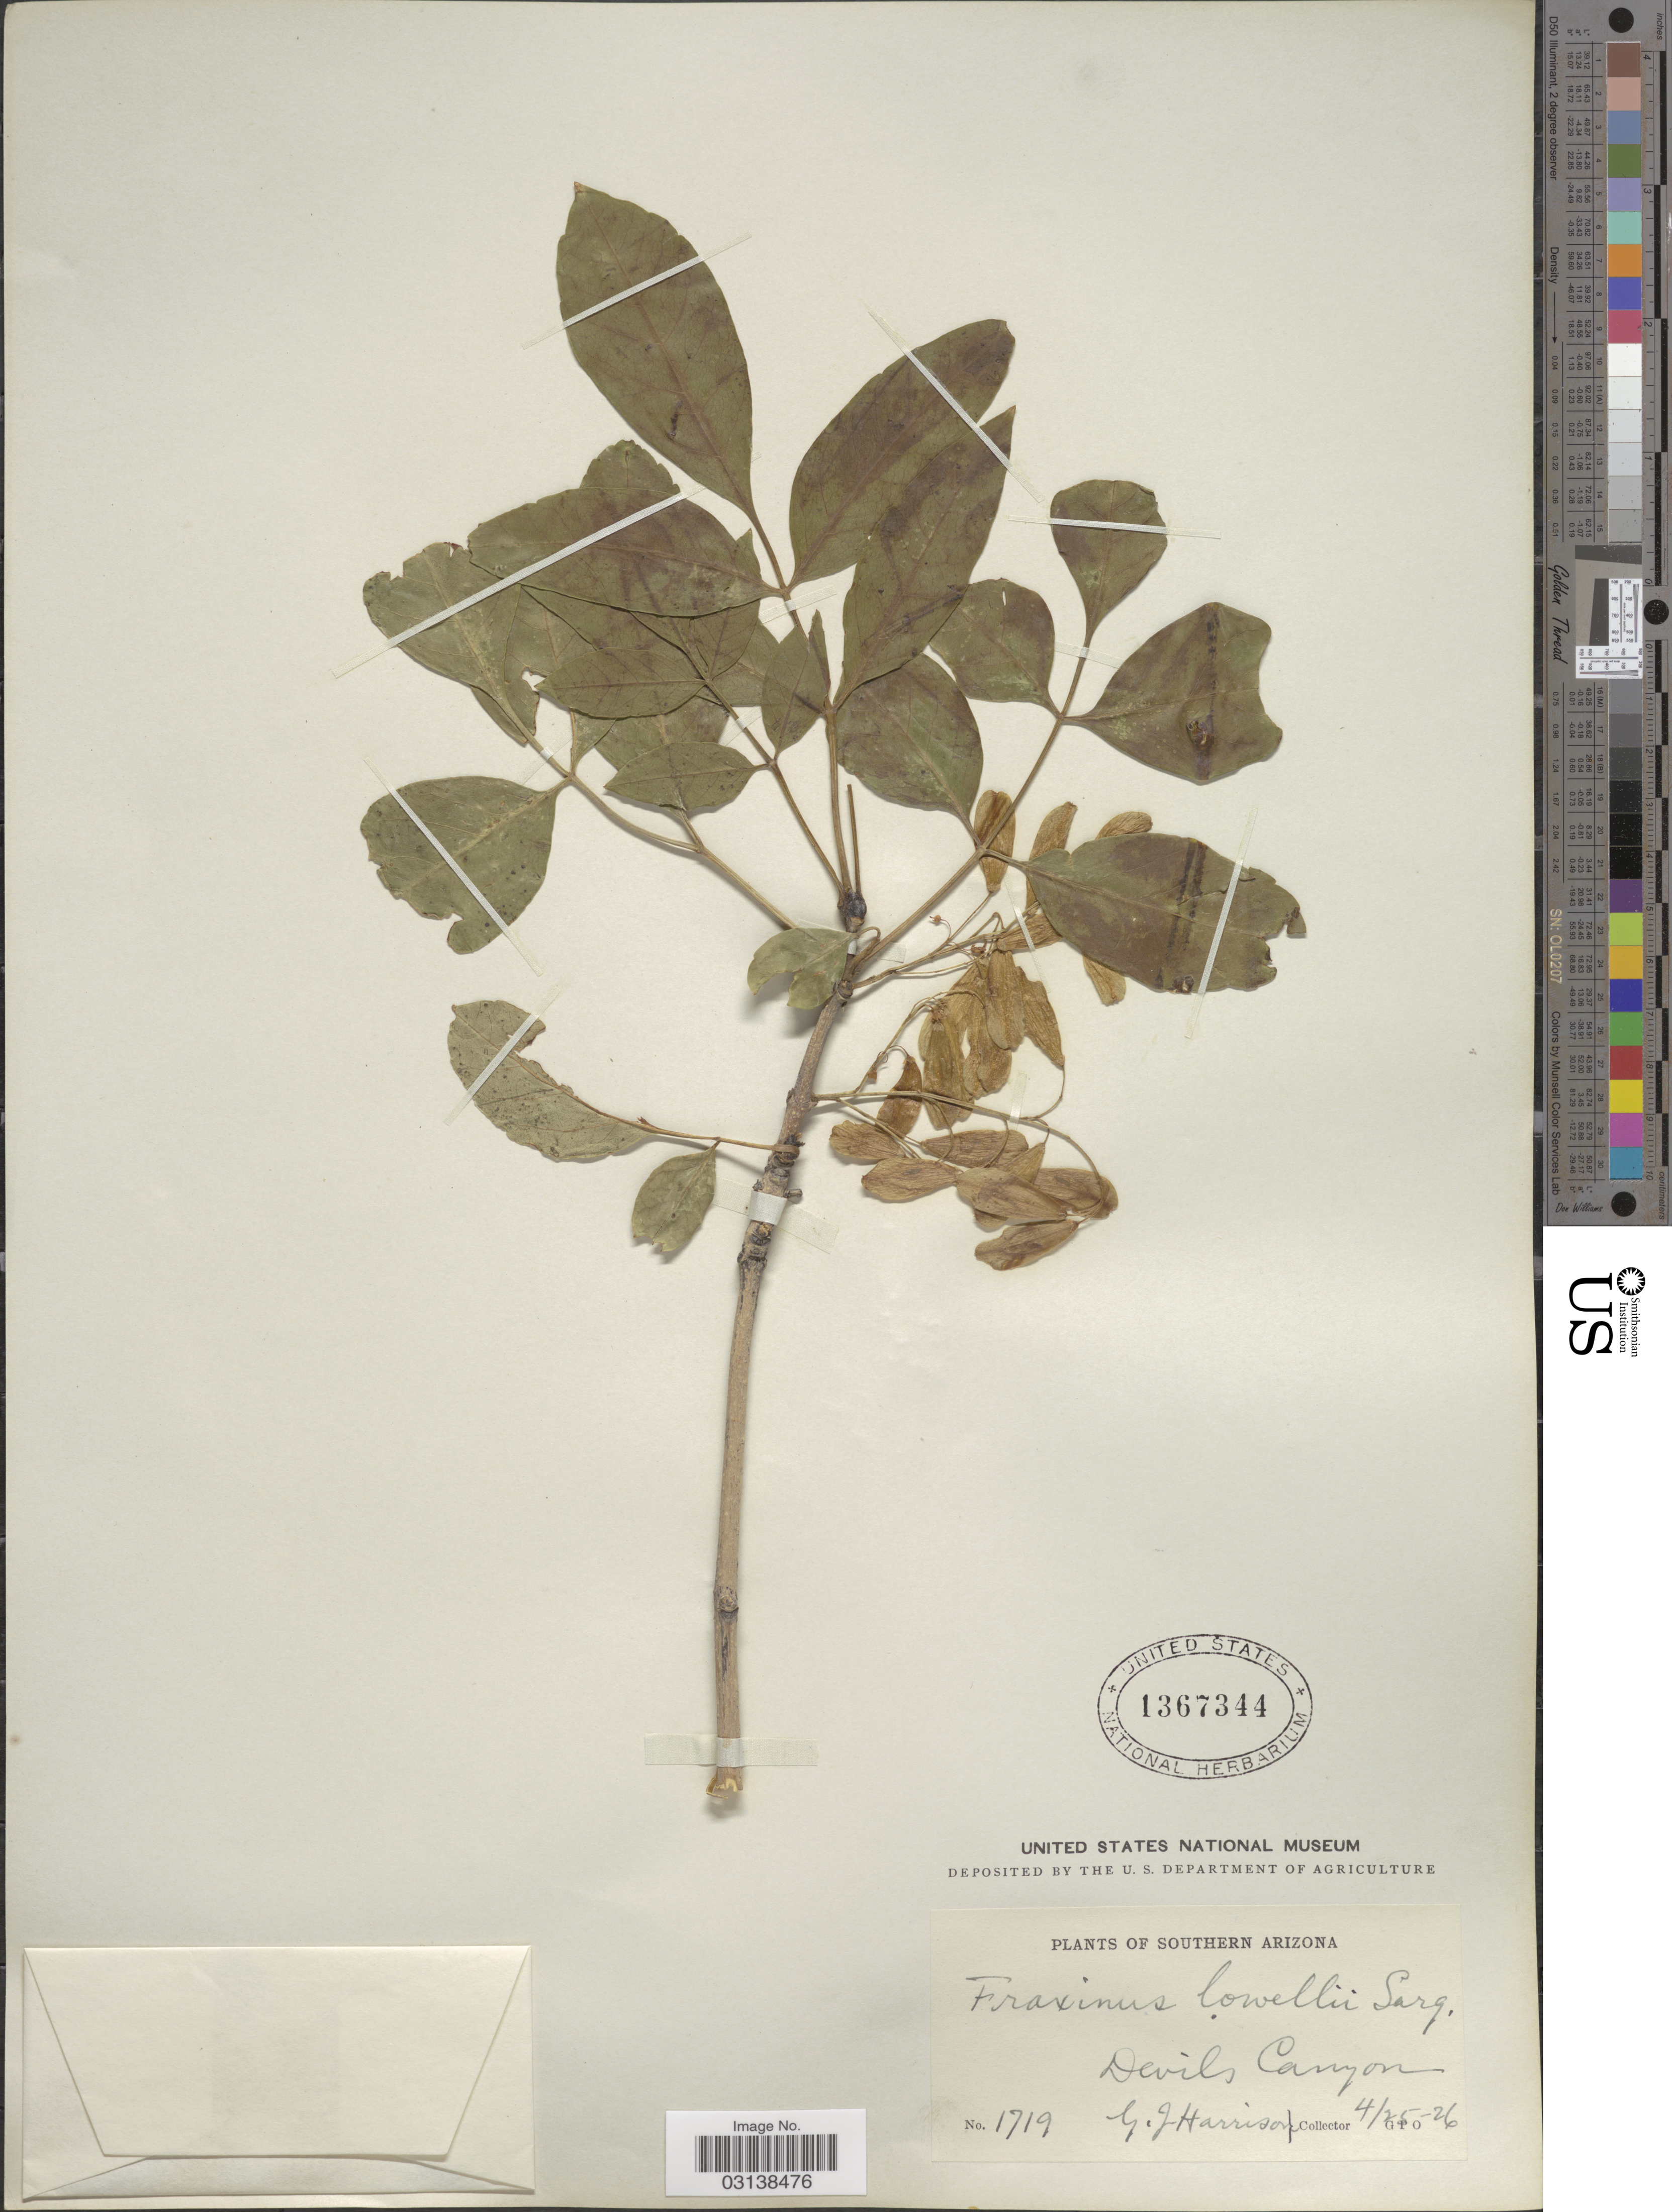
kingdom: Plantae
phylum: Tracheophyta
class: Magnoliopsida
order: Lamiales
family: Oleaceae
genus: Fraxinus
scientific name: Fraxinus anomala var. lowellii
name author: (Sarg. ex Rehder) Little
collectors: G. J. Harrison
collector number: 1719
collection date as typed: Transcribed d/m/y: 25/4/26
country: United States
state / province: Arizona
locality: Southern Arizona, Devils Canyon.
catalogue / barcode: US 1367344